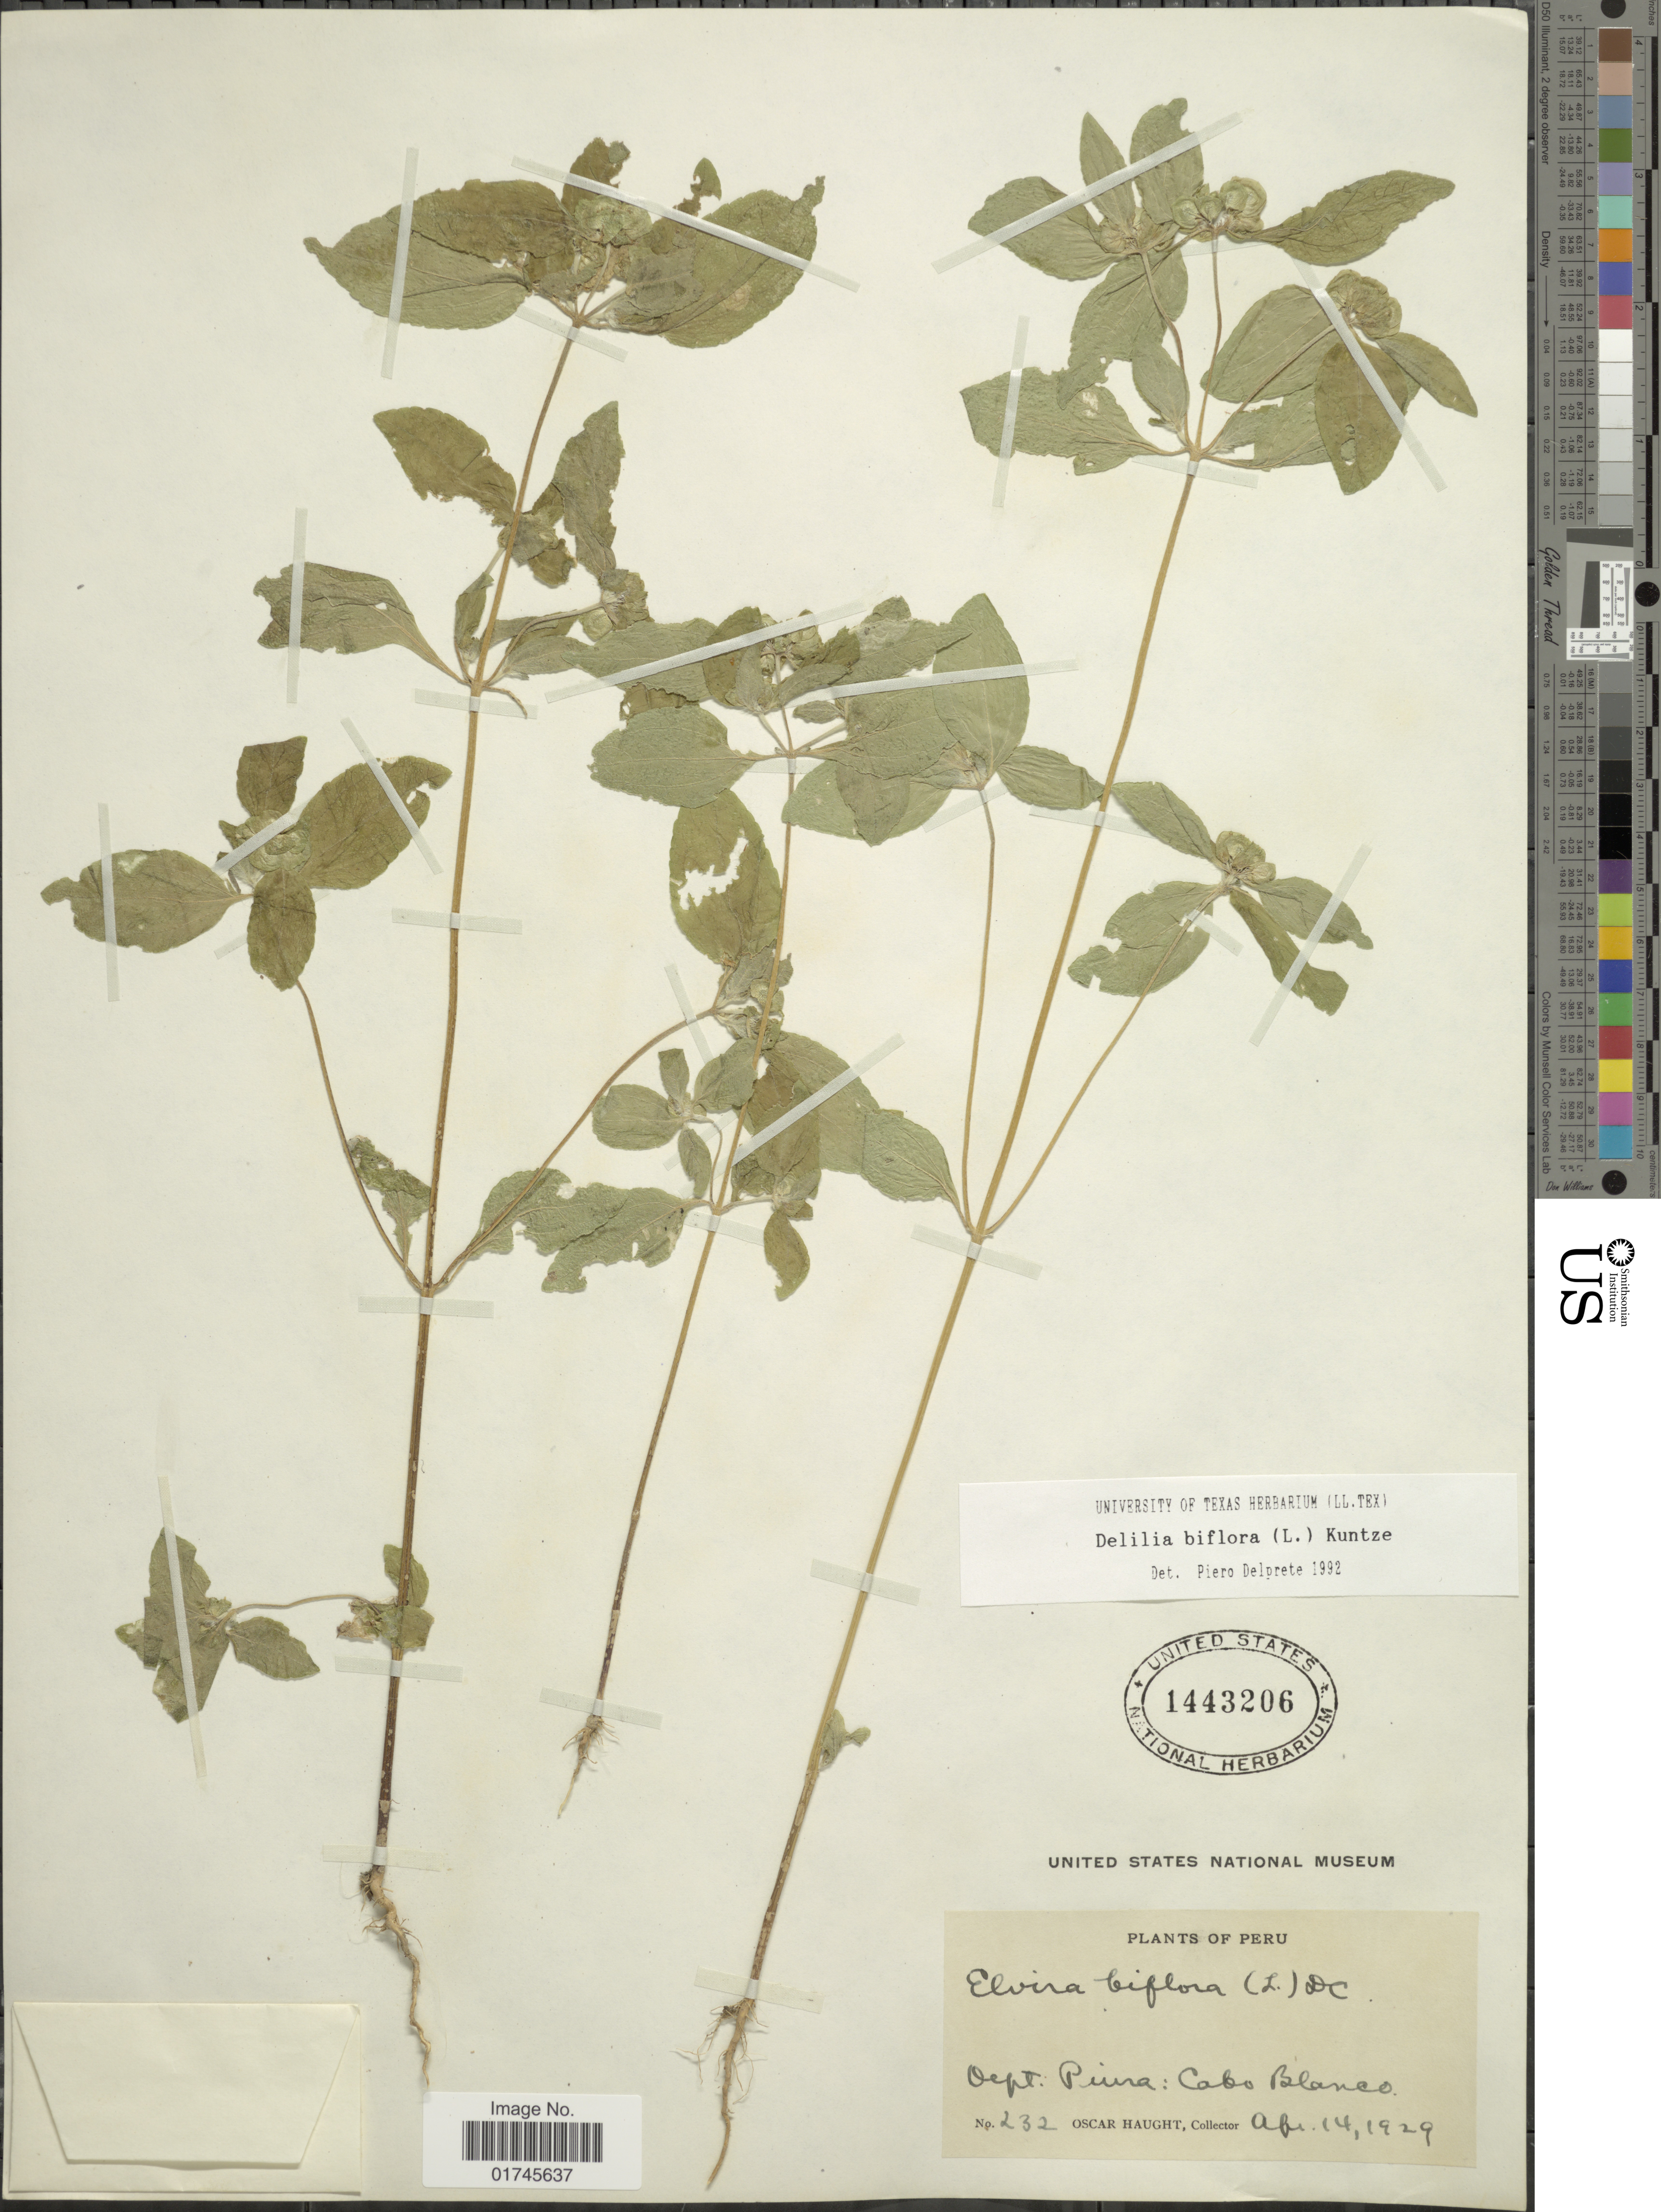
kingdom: Plantae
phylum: Tracheophyta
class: Magnoliopsida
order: Asterales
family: Asteraceae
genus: Delilia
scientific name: Delilia biflora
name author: (L.) Kuntze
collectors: O. L. Haught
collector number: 232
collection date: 1929-04-14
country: Peru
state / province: Piura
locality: Dept. Piura: Cabo Blanco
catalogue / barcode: US 1443206